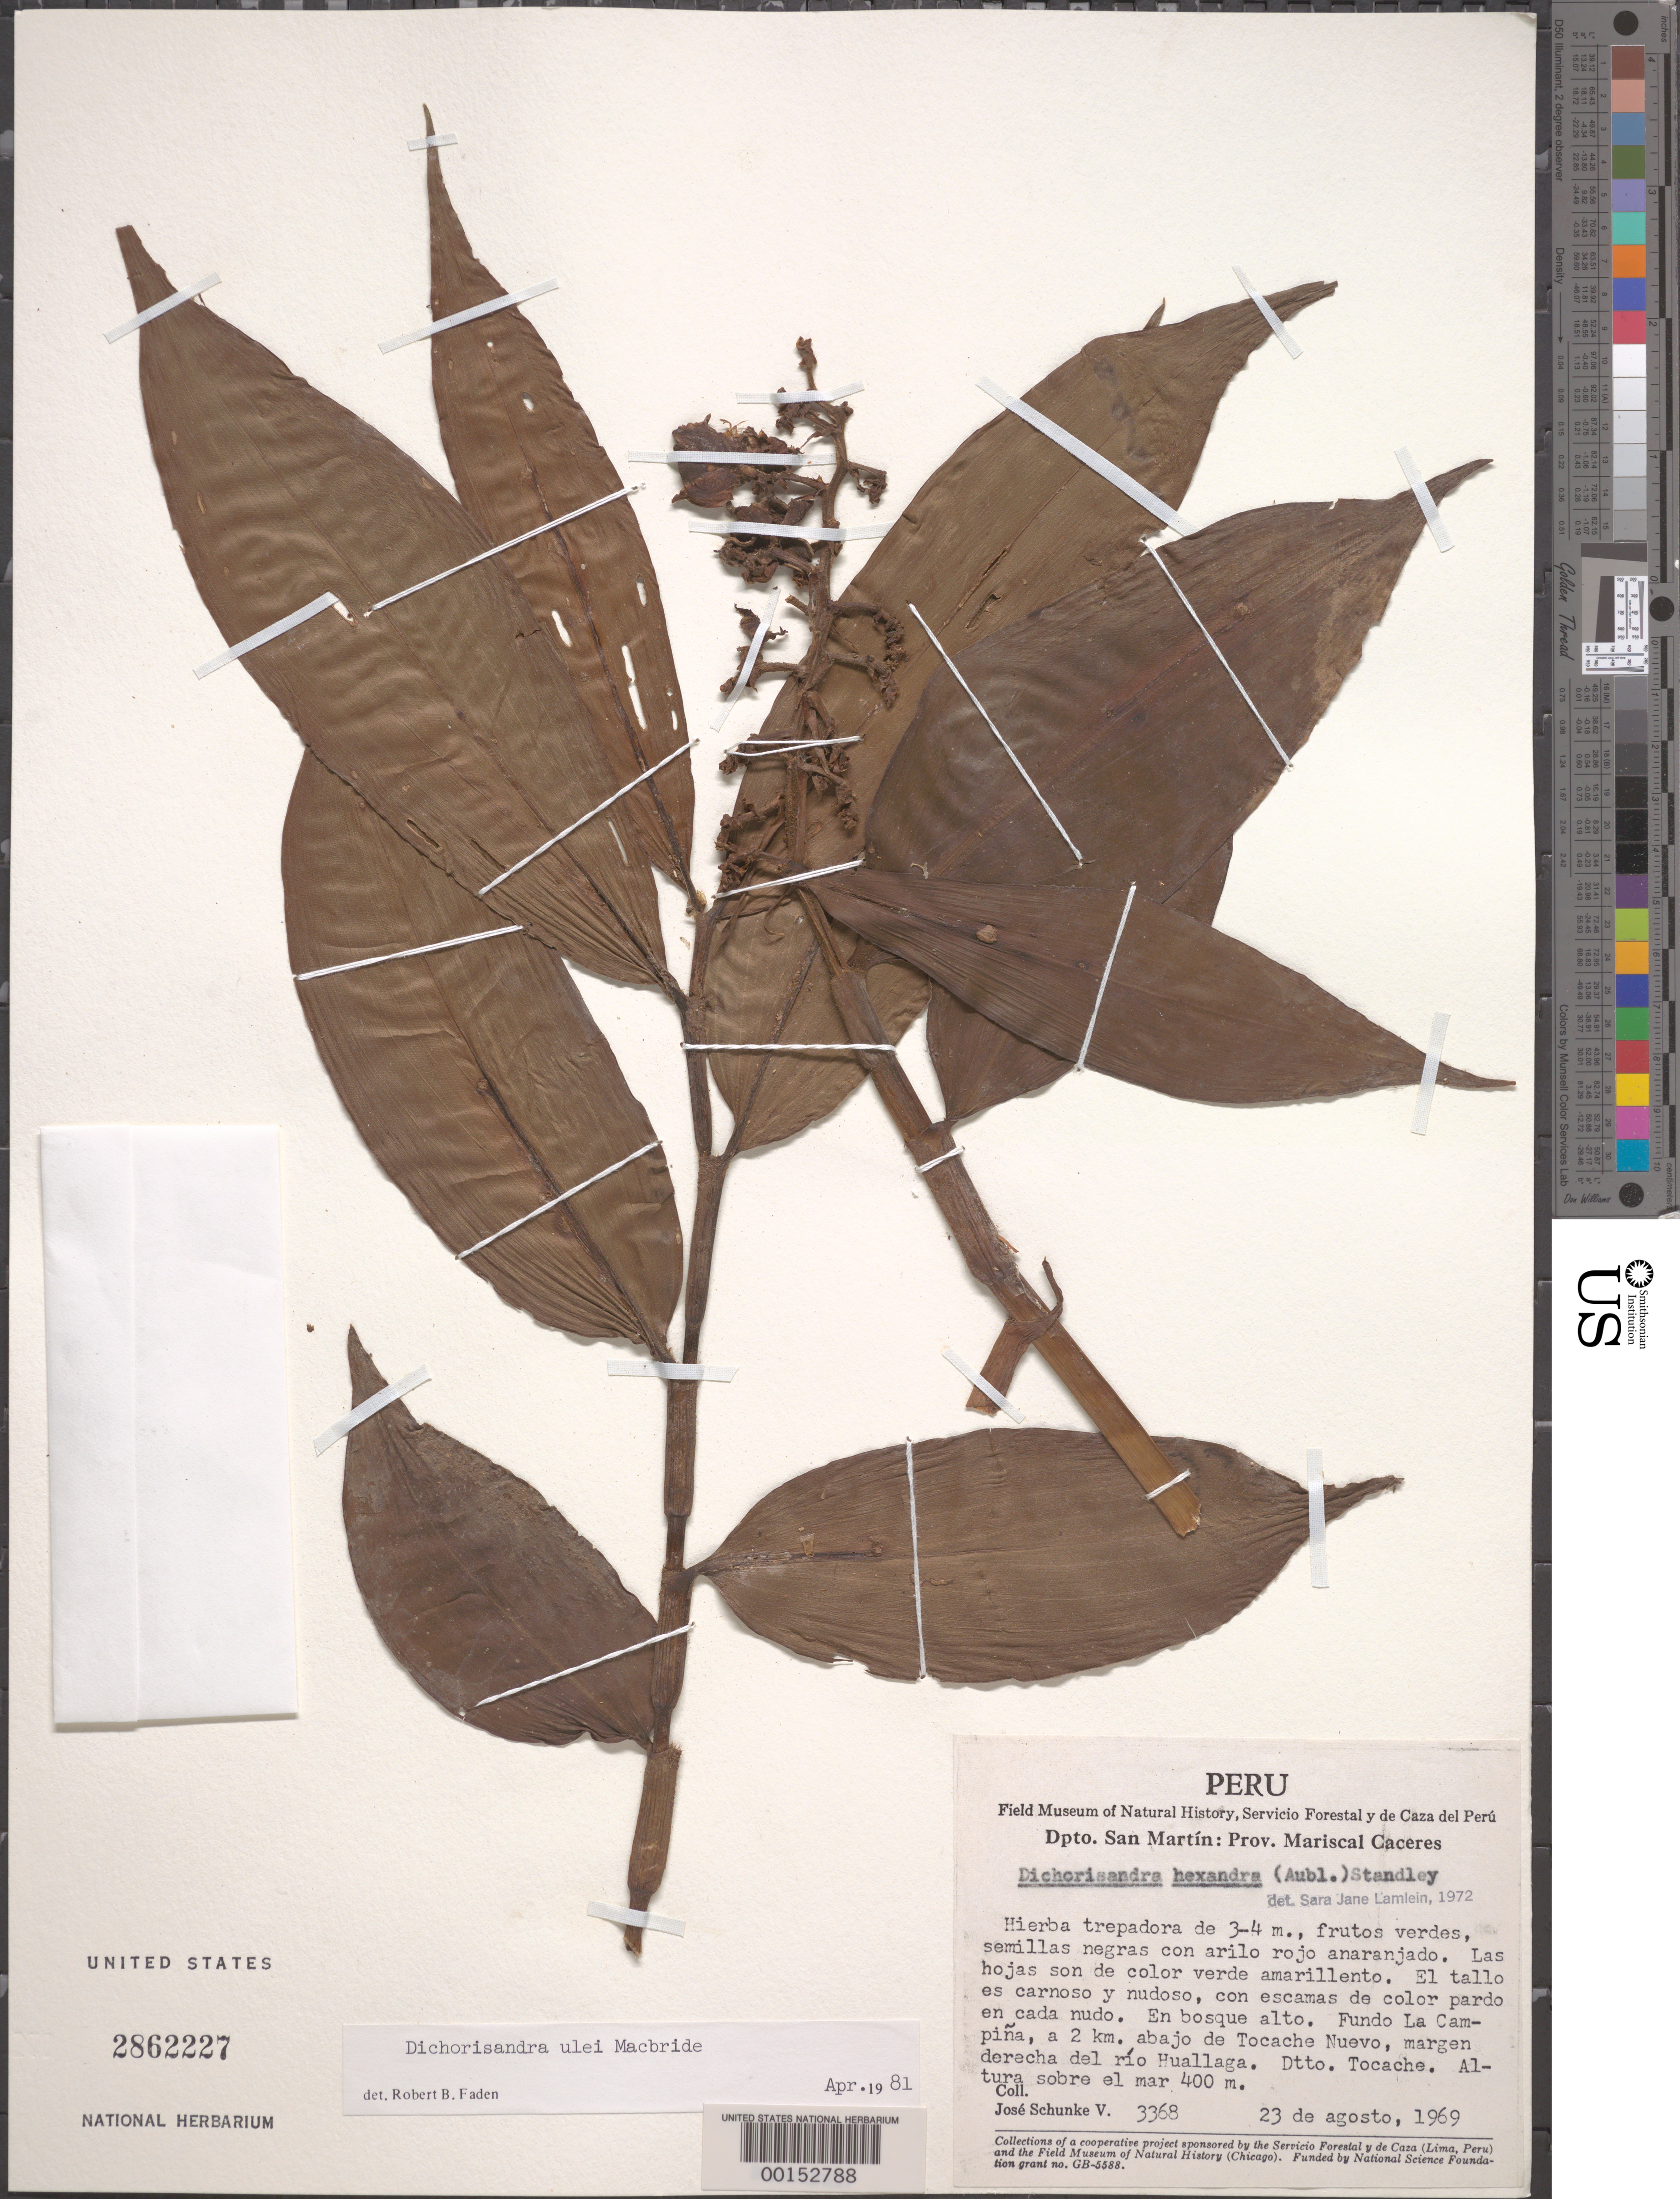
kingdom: Plantae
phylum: Tracheophyta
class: Liliopsida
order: Commelinales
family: Commelinaceae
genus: Dichorisandra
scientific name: Dichorisandra ulei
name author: J.F. Macbr.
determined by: Faden, Robert B., (US), Smithsonian Institution - National Museum of Natural History (UNITED STATES)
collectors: J. Schunke Vigo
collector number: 3368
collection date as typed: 23 Aug 1969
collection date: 1969-08-23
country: Peru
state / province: San Martín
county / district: Mariscal Cáceres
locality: Above tocache nuevo, rio huallaga; tocache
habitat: Low forest, riverbank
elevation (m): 400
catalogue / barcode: US 2862227